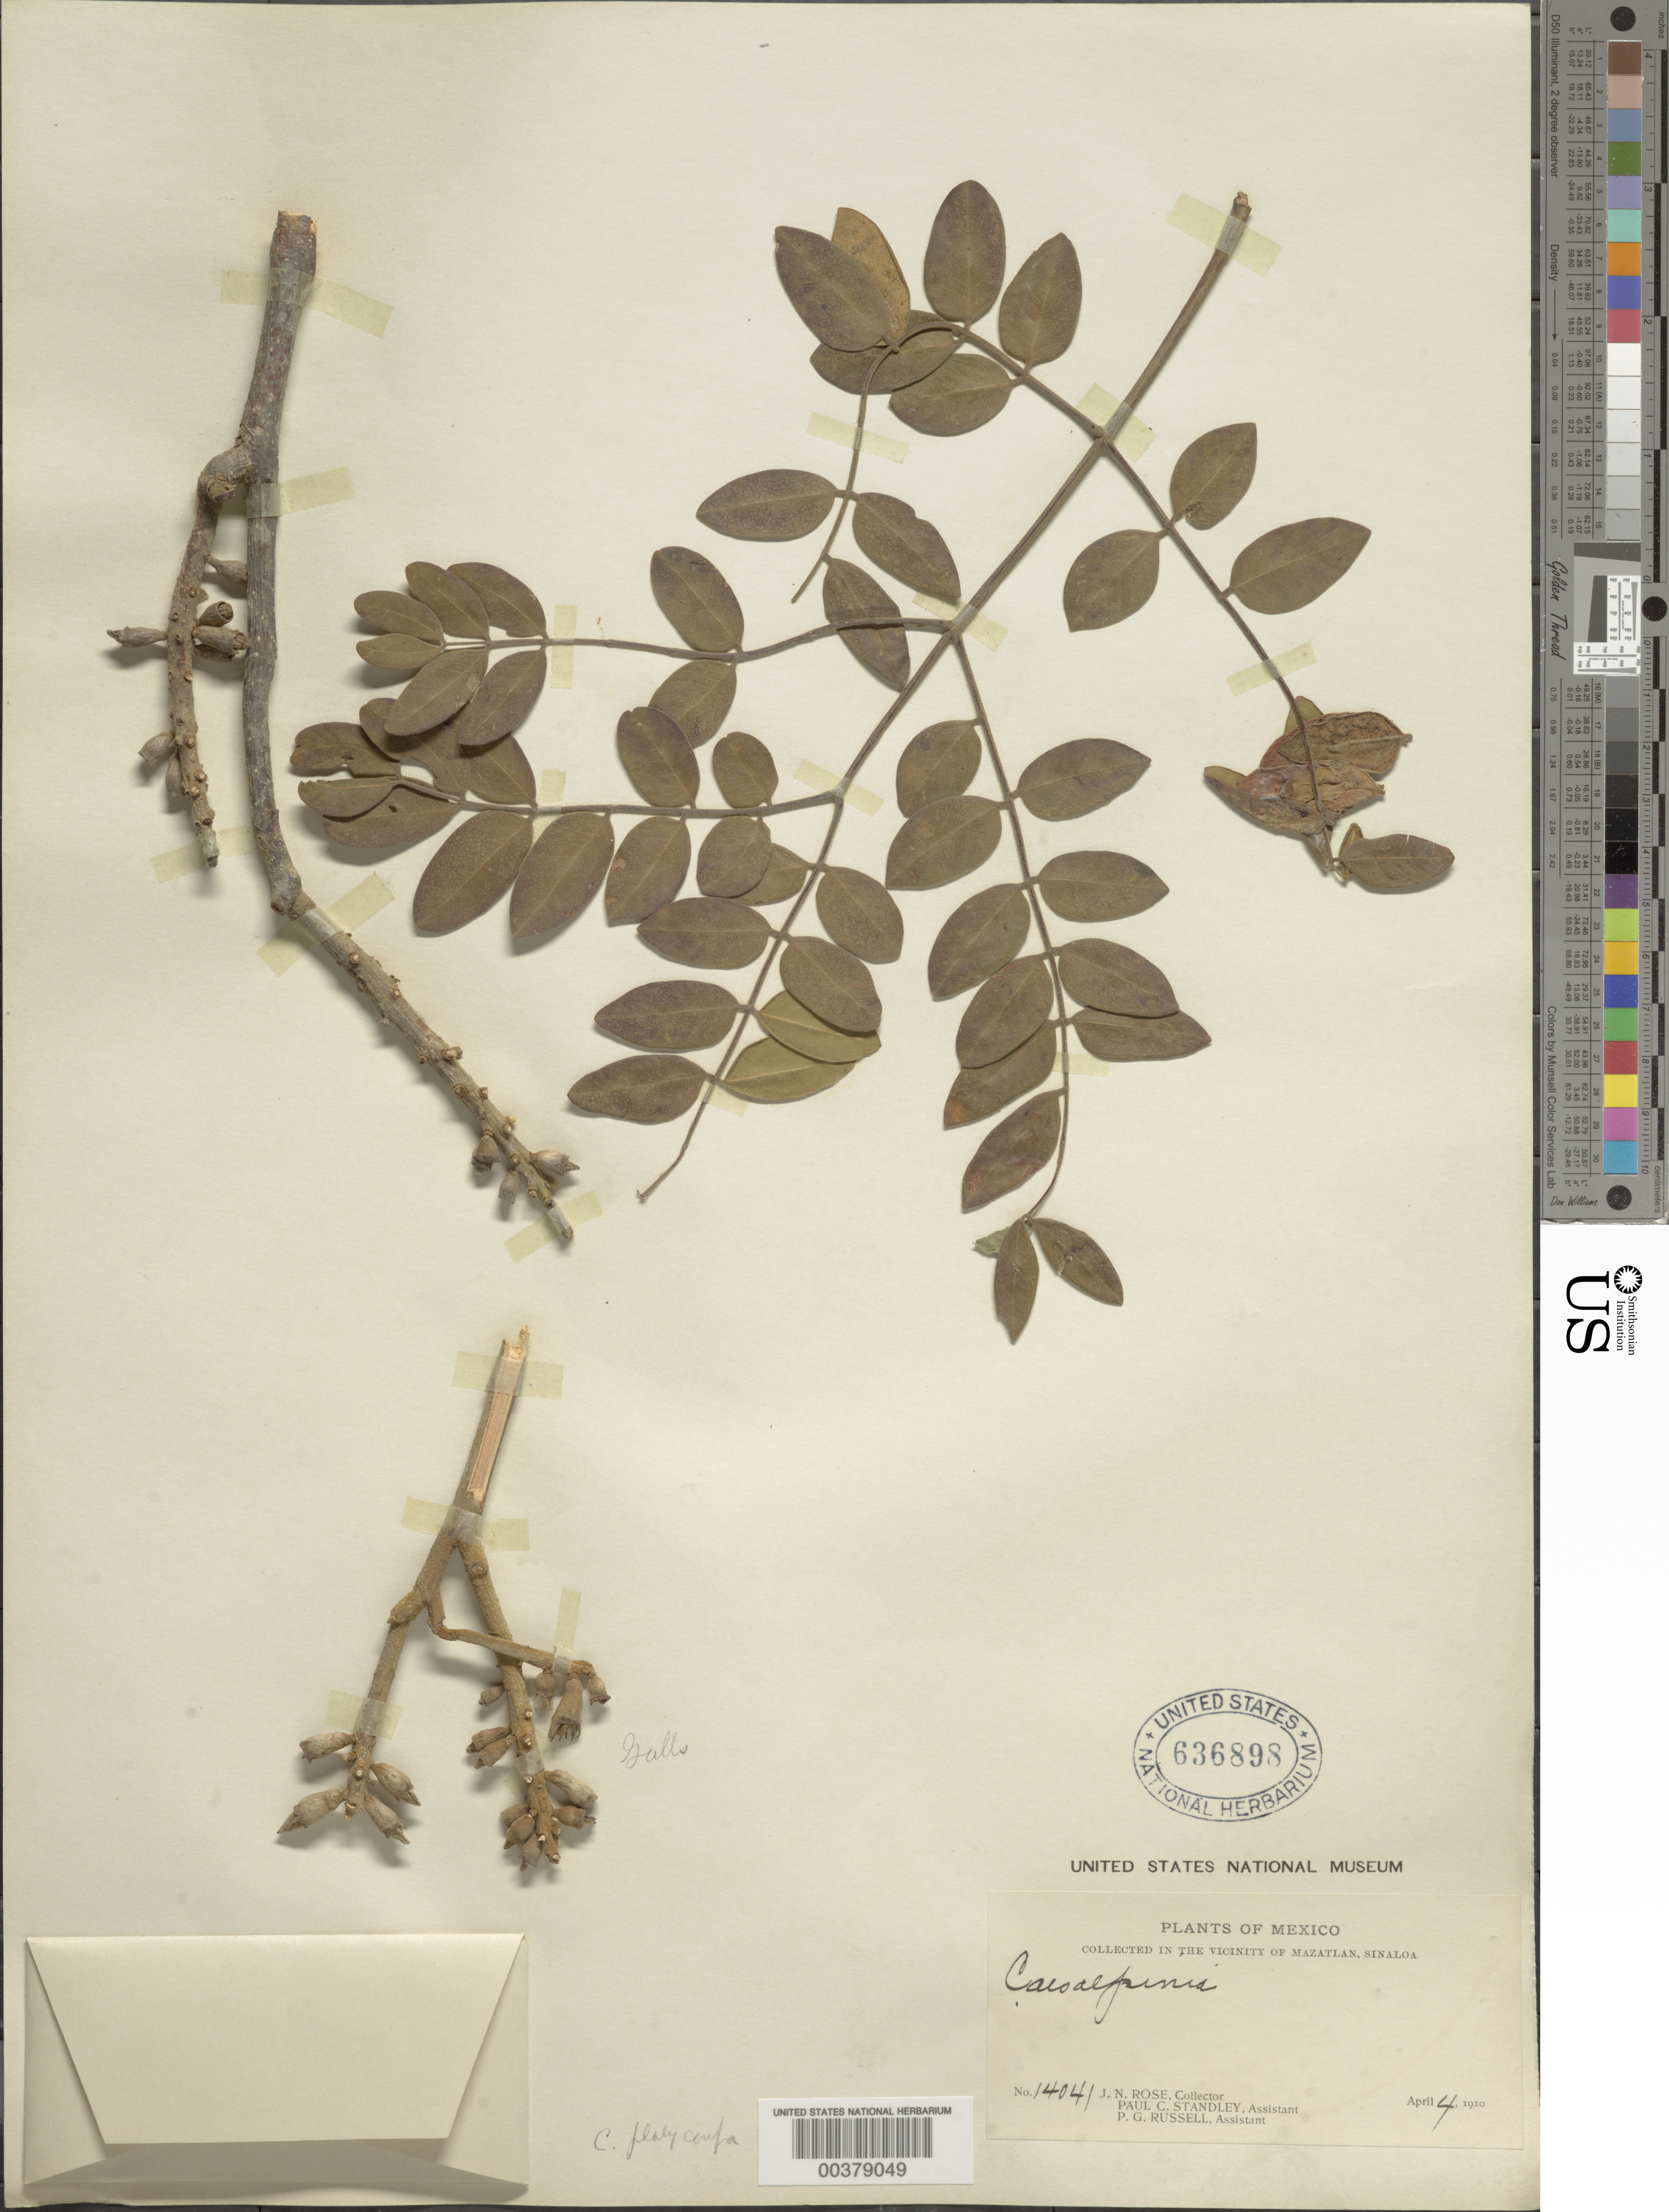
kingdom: Plantae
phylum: Tracheophyta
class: Magnoliopsida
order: Fabales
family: Fabaceae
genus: Coulteria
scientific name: Coulteria platyloba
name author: (S. Watson) N. Zamora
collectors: J. N. Rose, P. C. Standley & P. G. Russell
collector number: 14041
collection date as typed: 04 Apr 1910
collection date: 1910-04-04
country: Mexico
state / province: Sinaloa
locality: Vicinity of Mazatlan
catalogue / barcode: US 636898